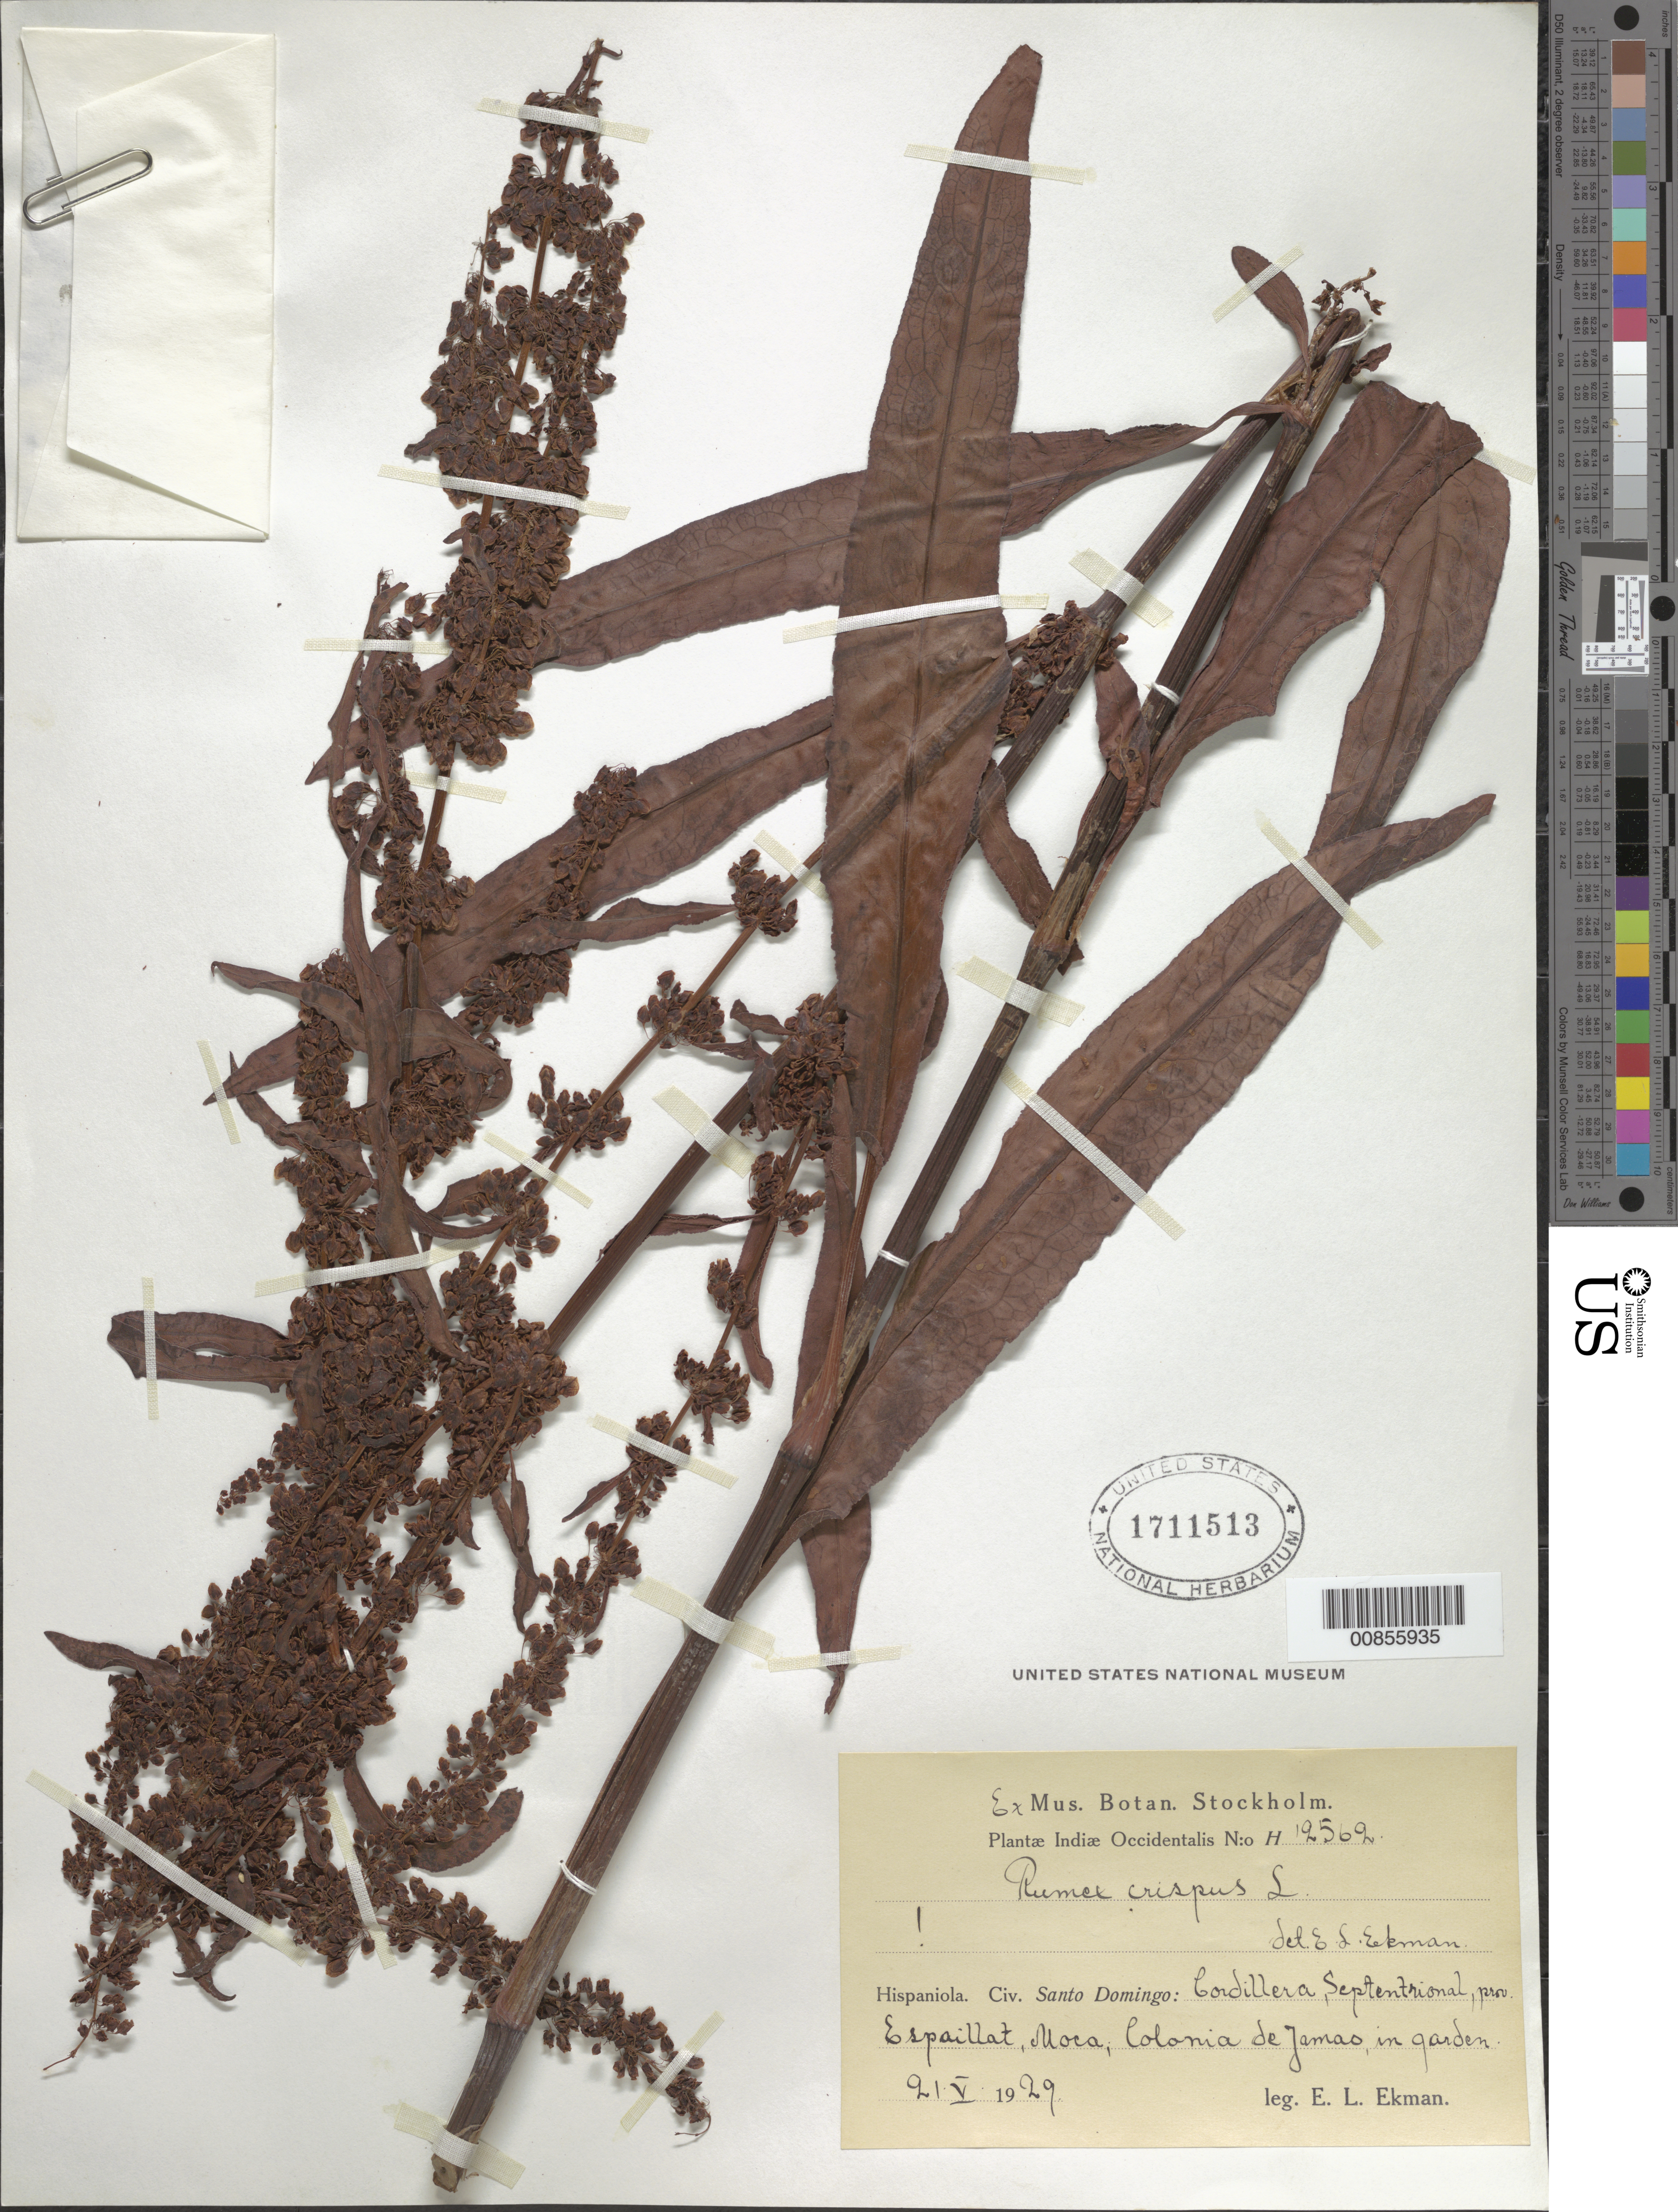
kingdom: Plantae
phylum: Tracheophyta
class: Magnoliopsida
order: Caryophyllales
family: Polygonaceae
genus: Rumex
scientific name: Rumex crispus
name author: L.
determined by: Ekman, E. L.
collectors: E. L. Ekman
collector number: H 12562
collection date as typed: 21 May 1929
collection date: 1929-05-21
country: Dominican Republic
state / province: Espaillat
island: Hispaniola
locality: Cordillera Septentrional, Moca, Colonia de Jamas, in garden.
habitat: In garden.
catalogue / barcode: US 1711513